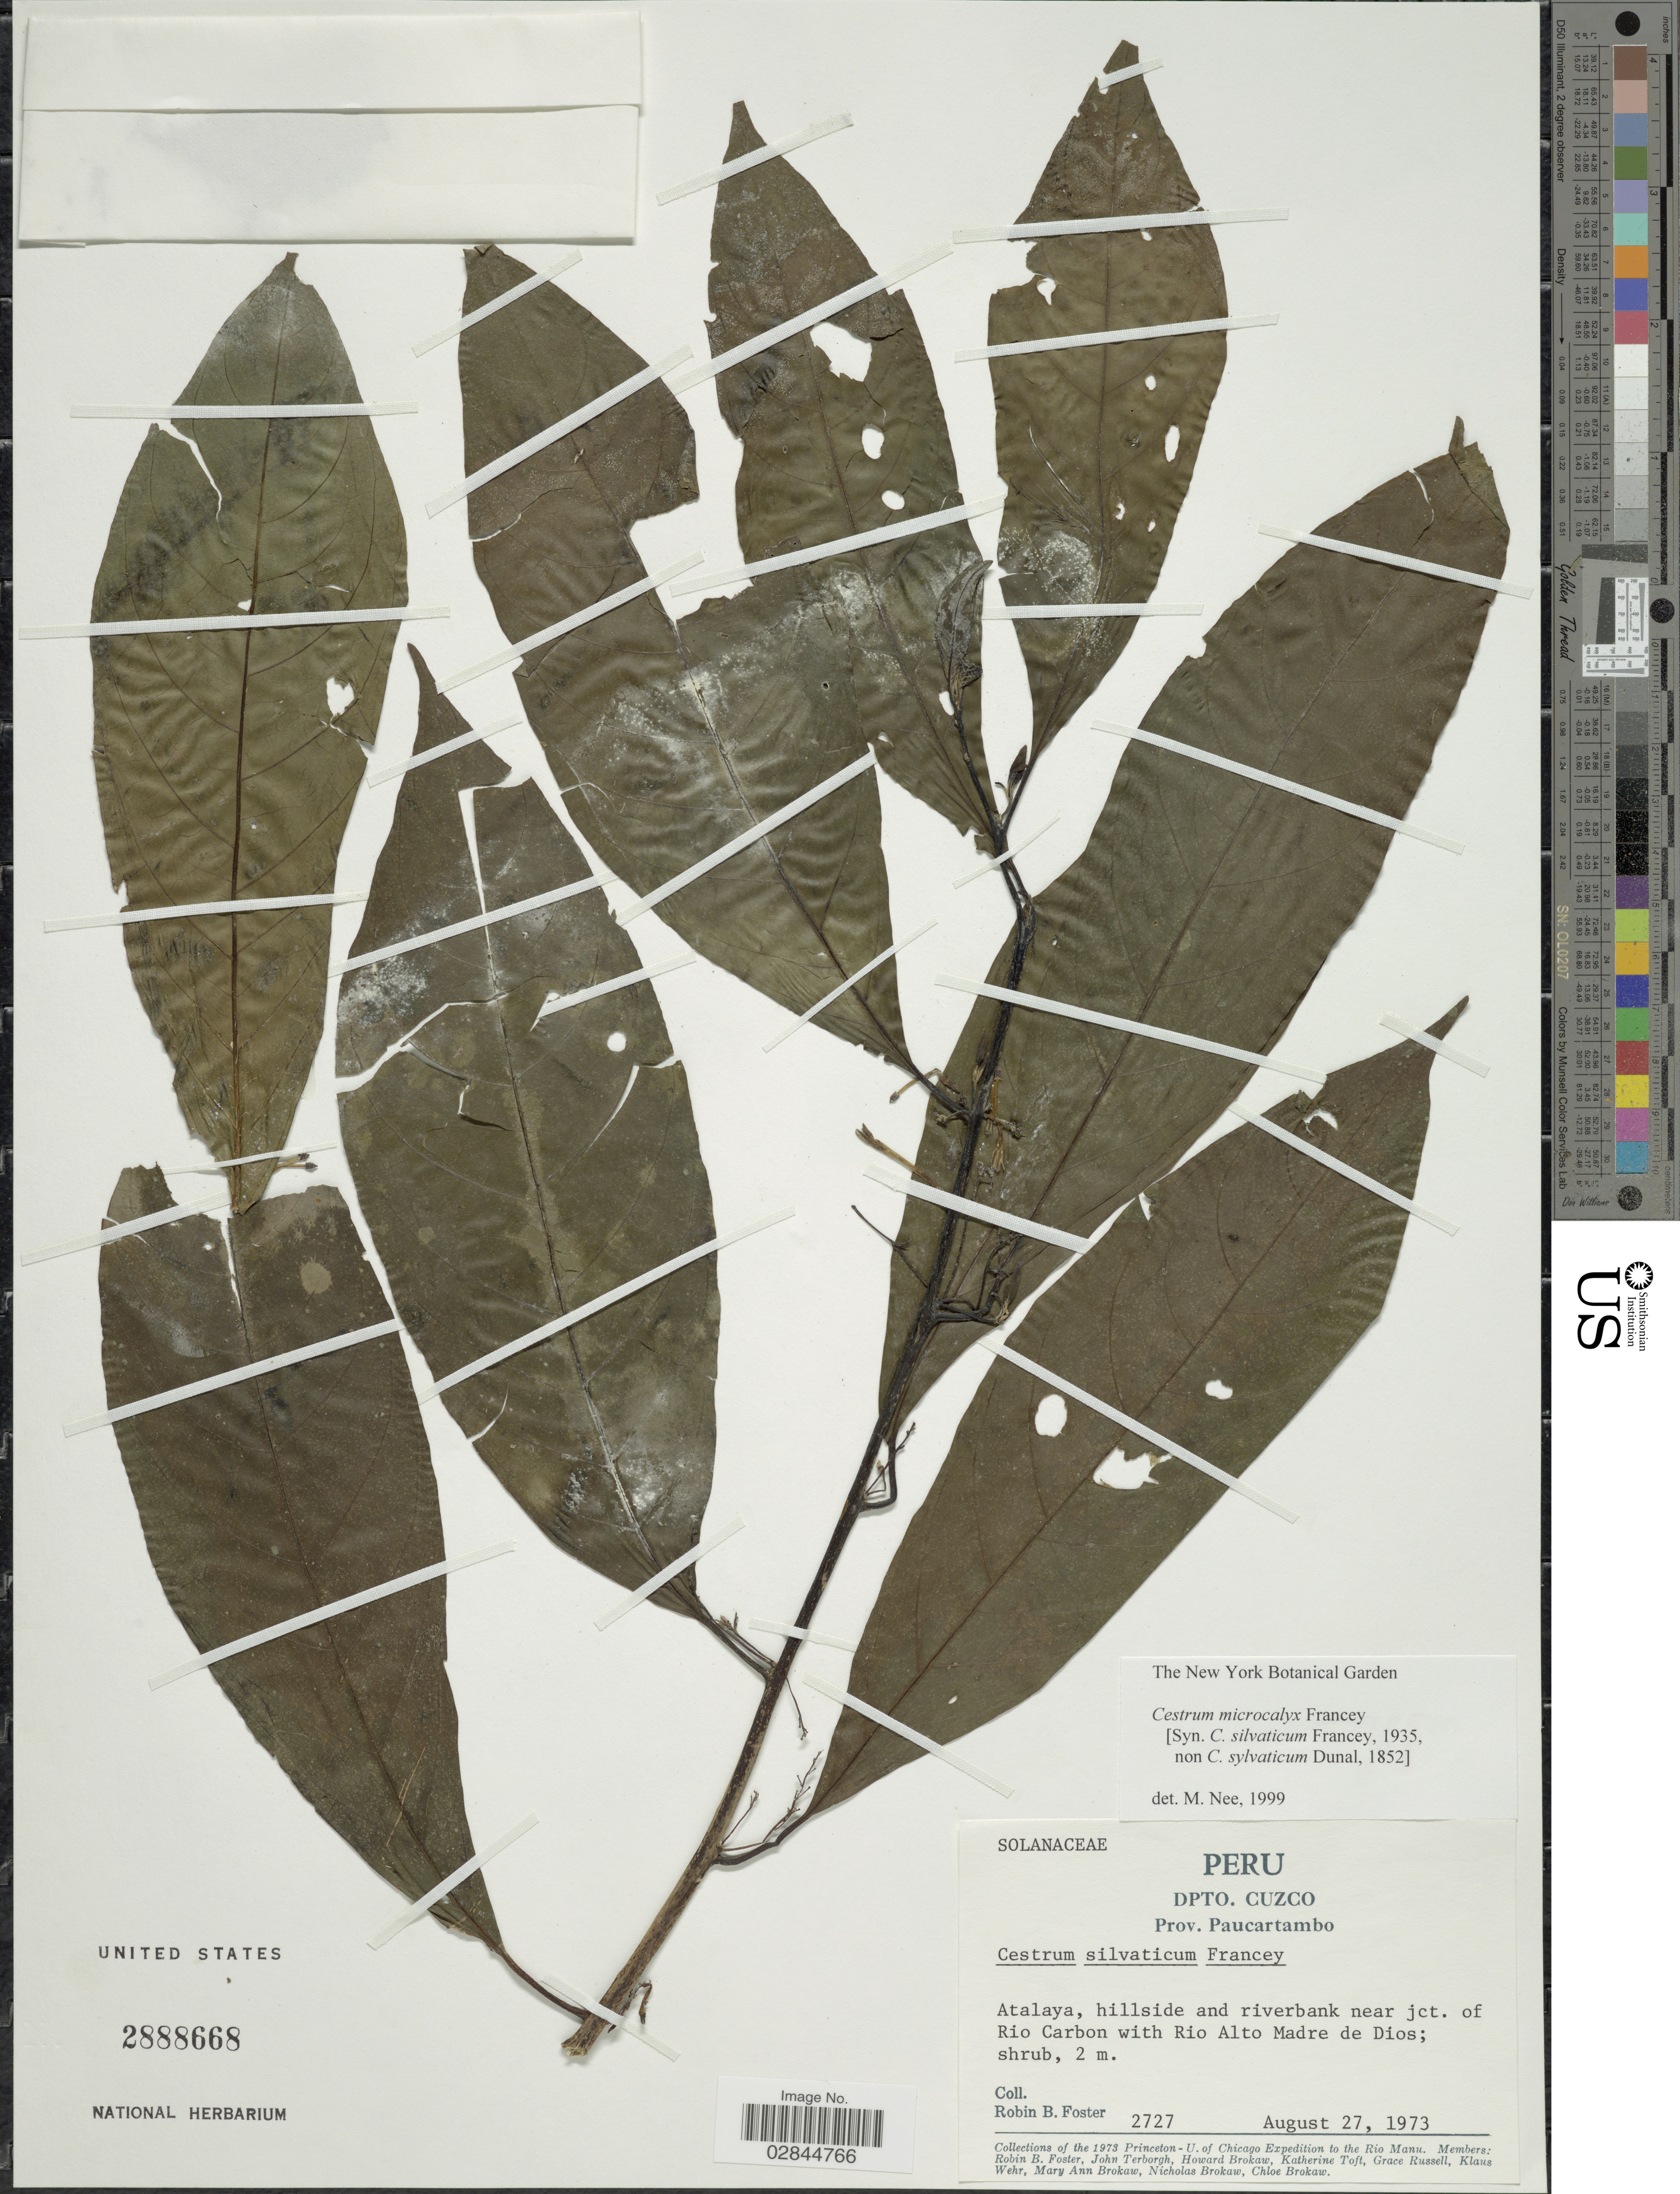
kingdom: Plantae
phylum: Tracheophyta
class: Magnoliopsida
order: Solanales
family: Solanaceae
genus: Cestrum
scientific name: Cestrum microcalyx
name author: Francey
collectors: R. B. Foster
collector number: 2727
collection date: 1973-08-27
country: Peru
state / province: Cusco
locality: Depto. Cuzco. Prov. Paucartambo. Atalaya, hillside and riverbank near jct. of Rio Carbon with Rio Alto Madre de Dios.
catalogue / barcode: US 2888668